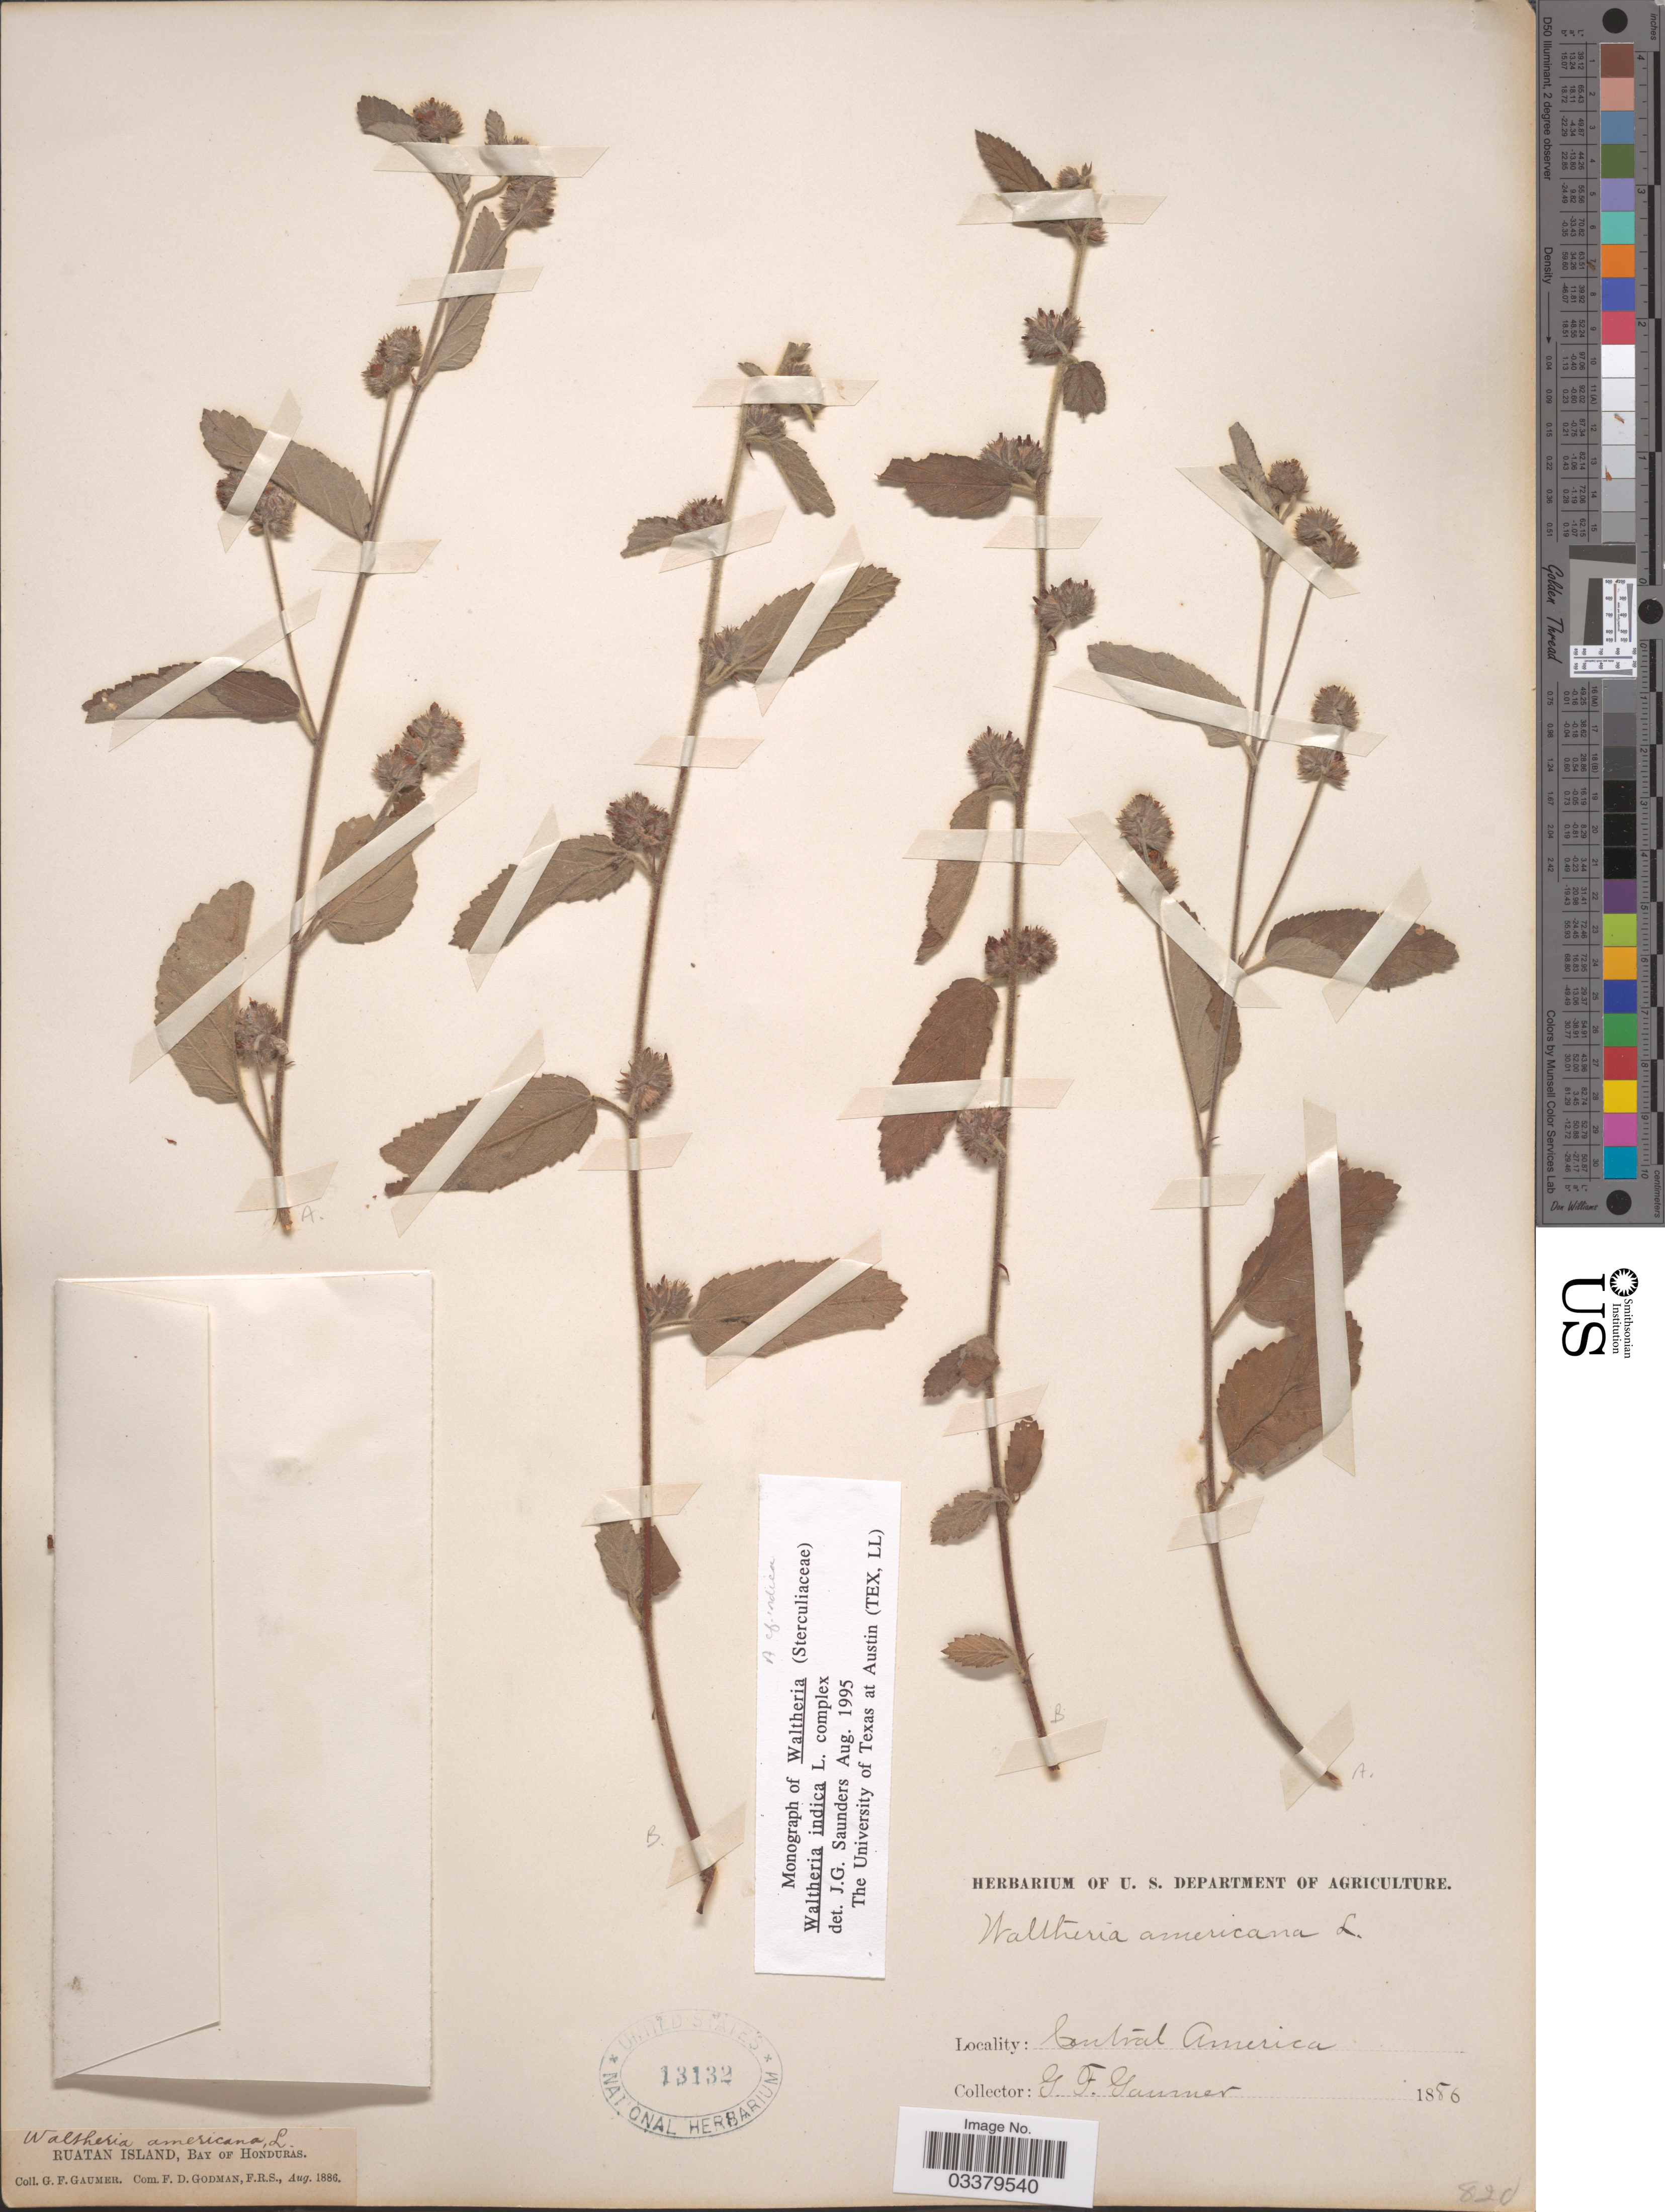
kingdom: Plantae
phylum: Tracheophyta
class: Magnoliopsida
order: Malvales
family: Malvaceae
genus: Waltheria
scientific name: Waltheria indica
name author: L.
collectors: G. F. Gaumer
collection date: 1886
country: Honduras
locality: Ruatan Island, Bay of Honduras.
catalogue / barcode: US 13132